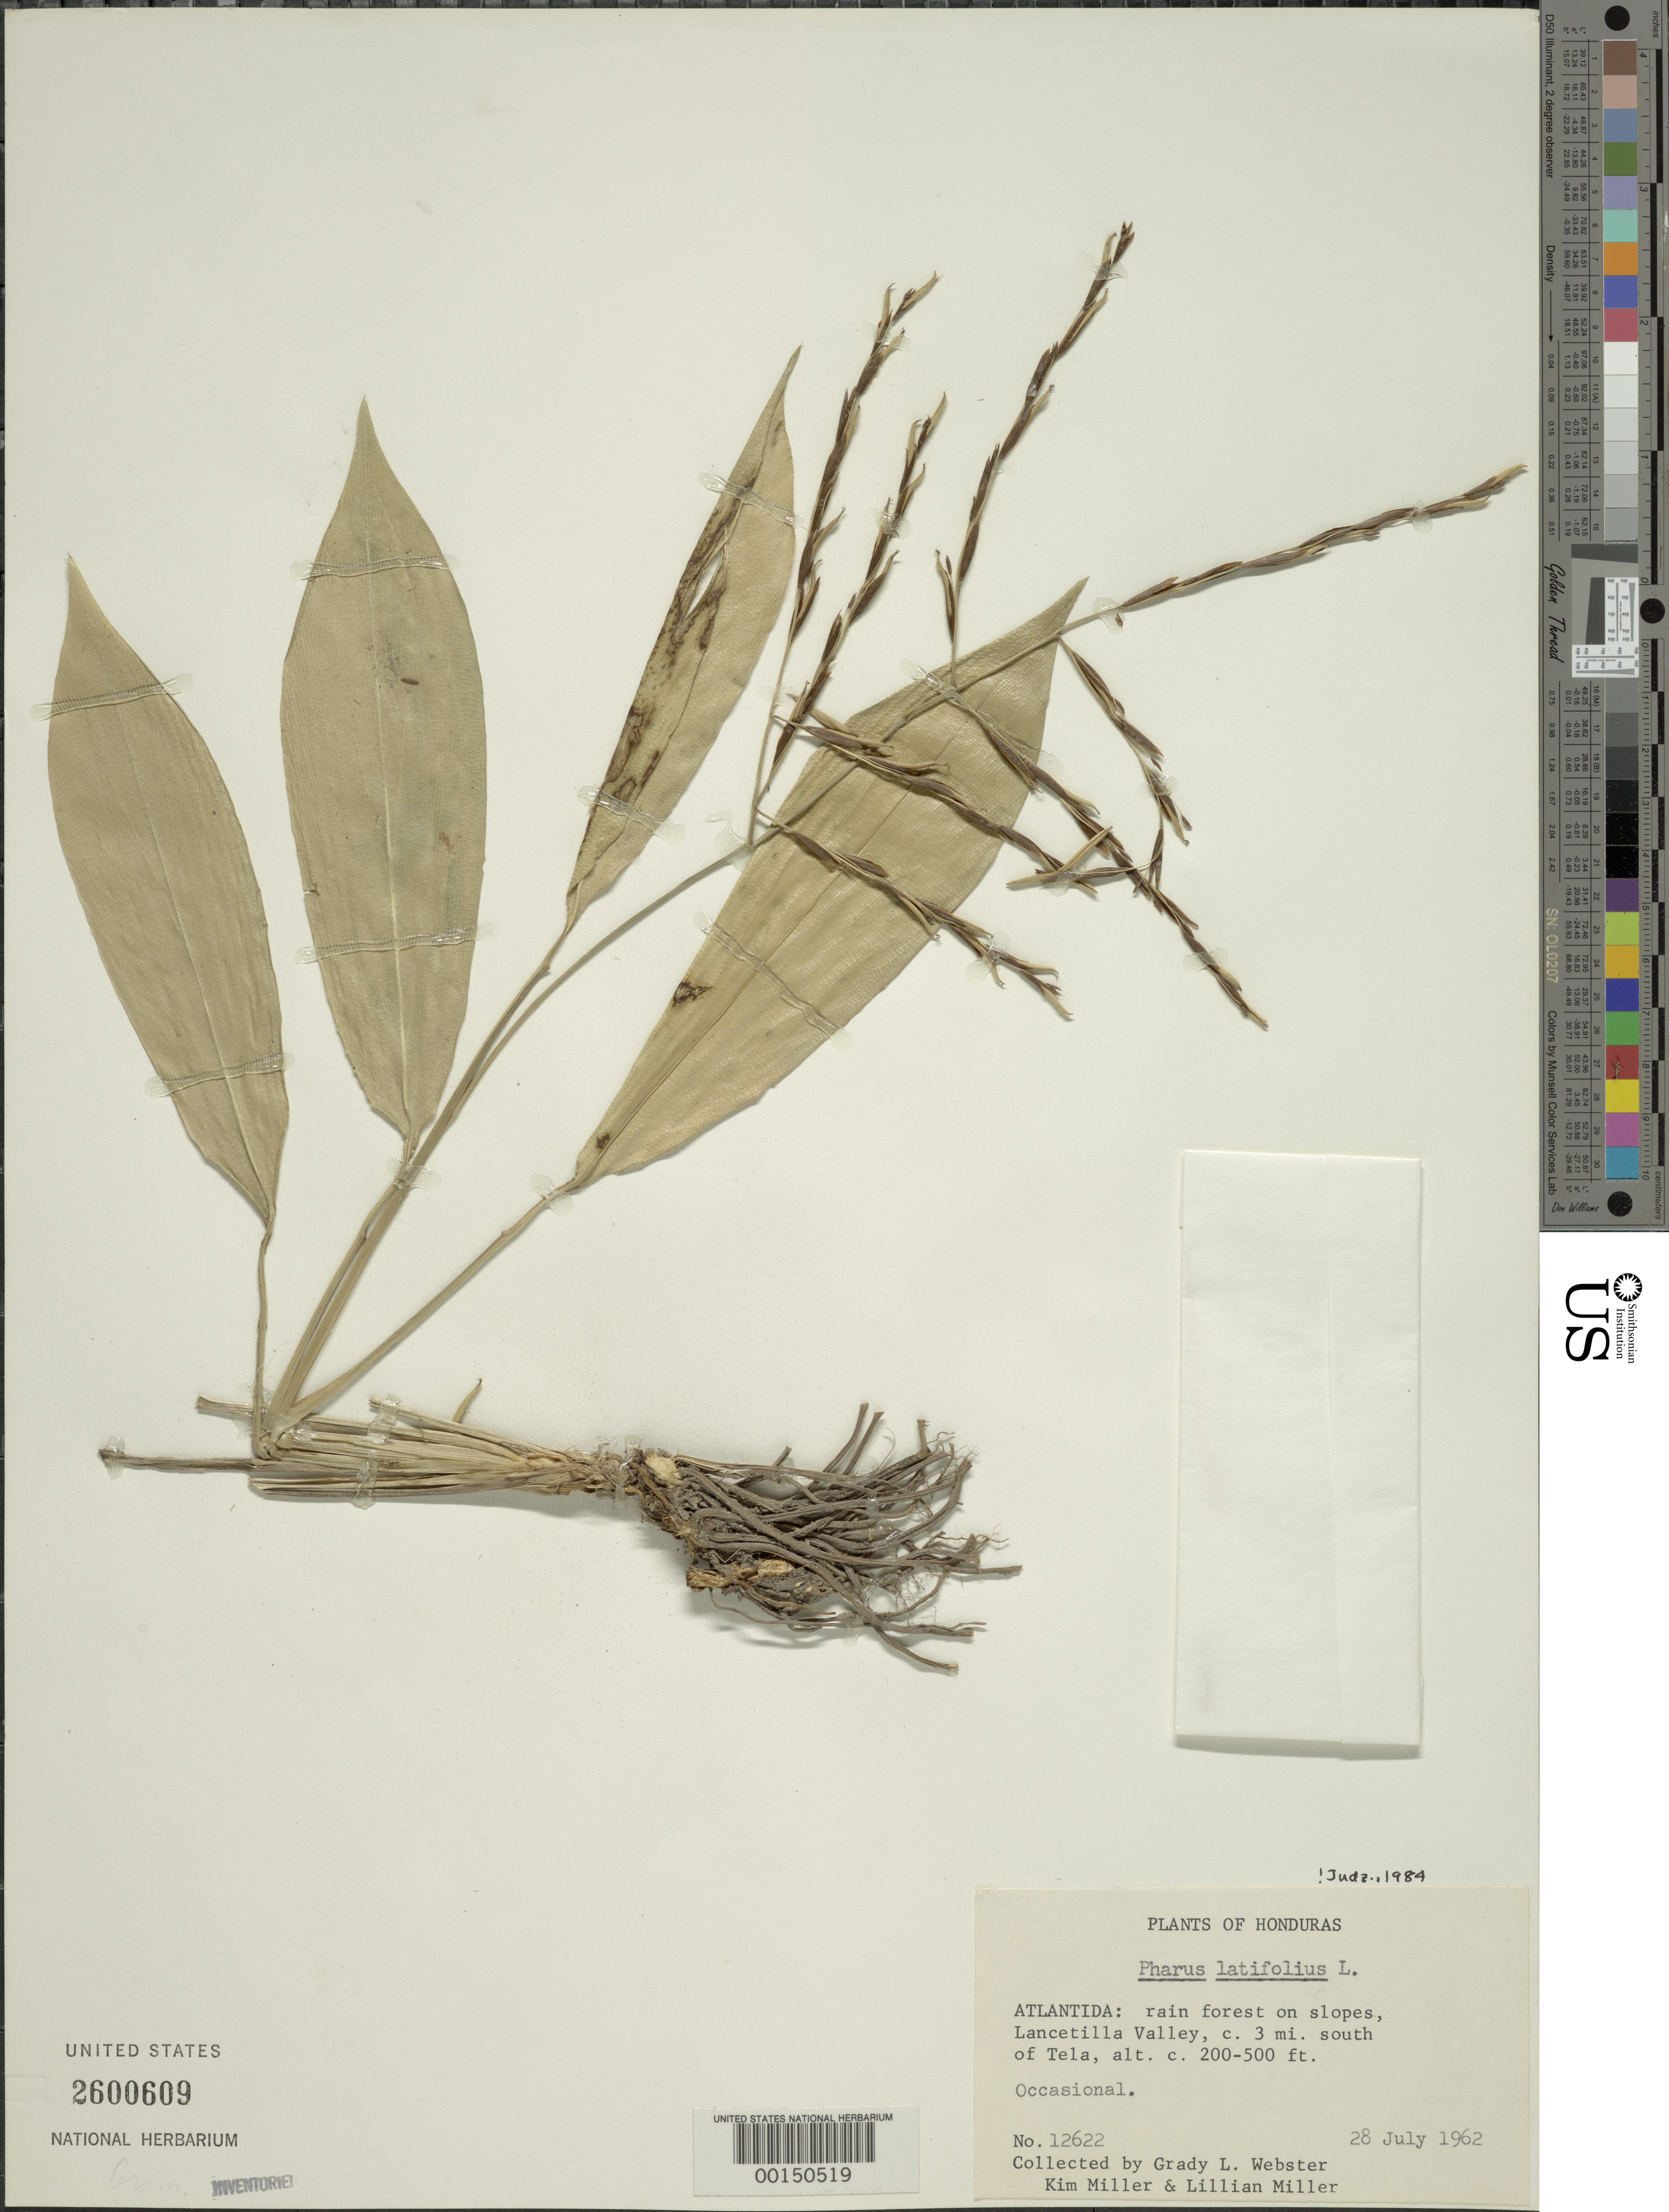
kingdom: Plantae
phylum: Tracheophyta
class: Liliopsida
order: Poales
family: Poaceae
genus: Pharus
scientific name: Pharus latifolius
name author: L.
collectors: G. L. Webster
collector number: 12622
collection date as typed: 28 Jul 1962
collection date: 1962-07-28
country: Honduras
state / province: Atlántida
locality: Lancetilla Valley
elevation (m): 61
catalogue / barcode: US 2600609